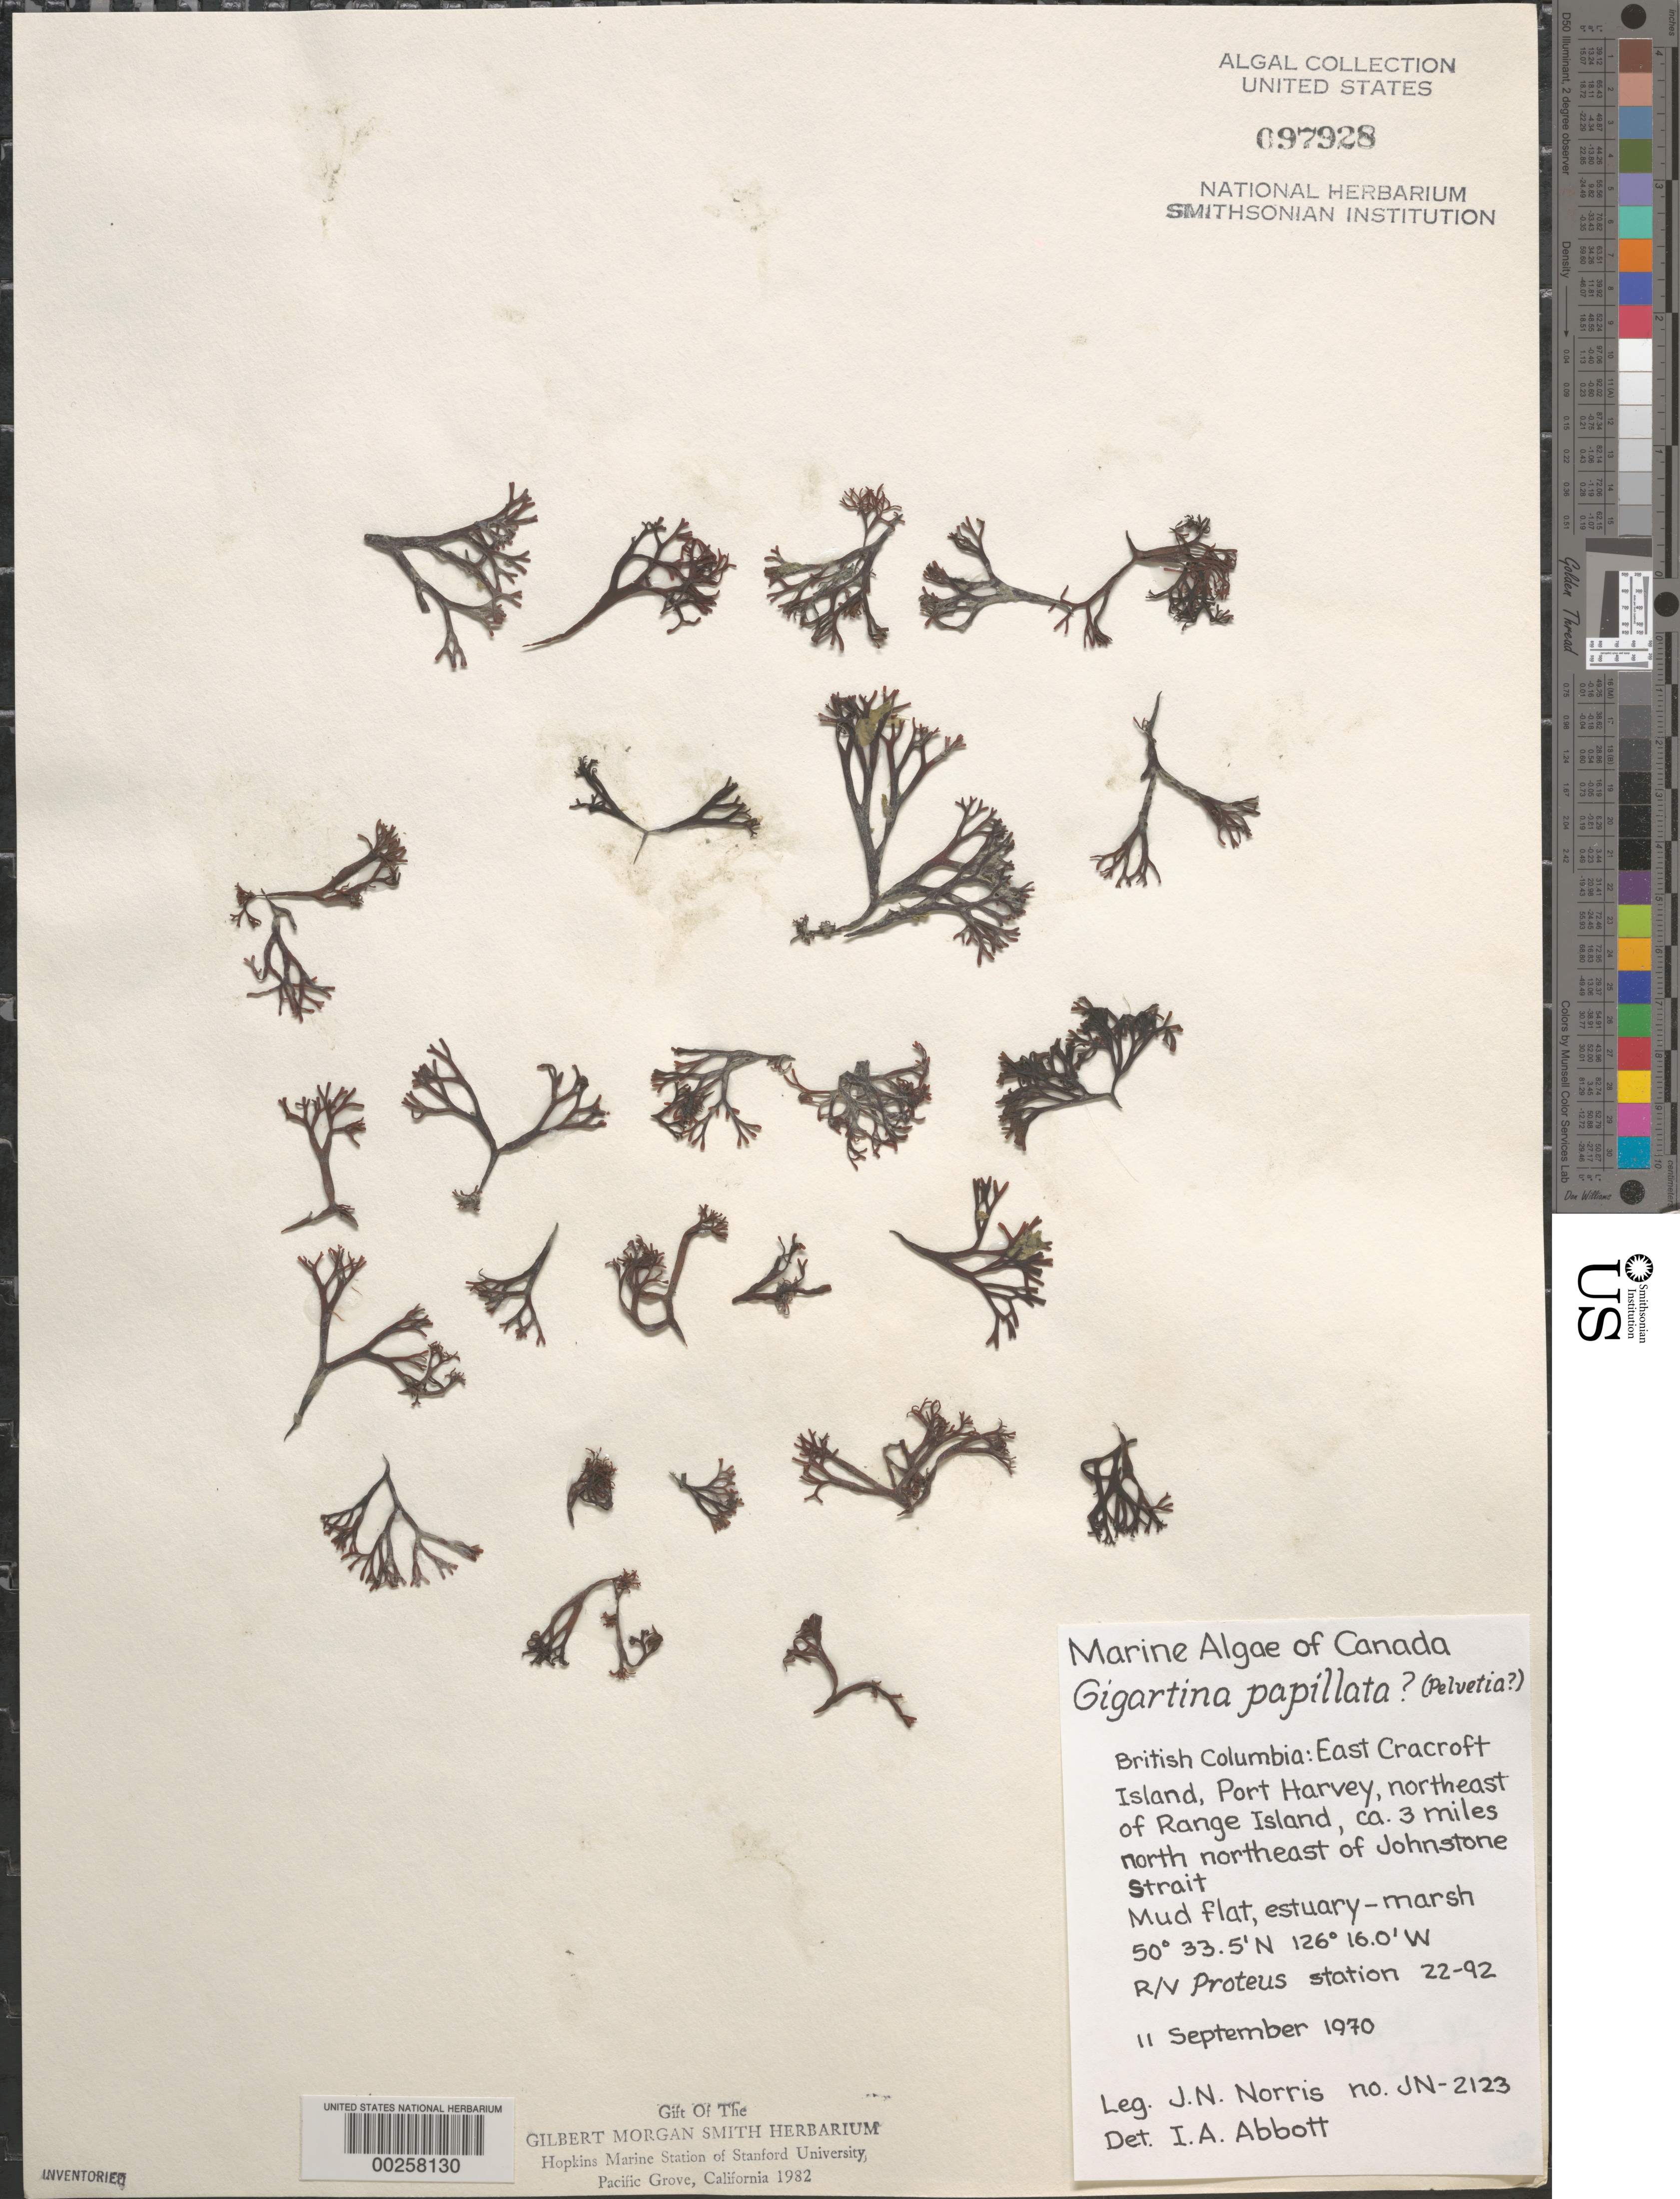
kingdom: Plantae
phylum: Rhodophyta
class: Florideophyceae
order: Gigartinales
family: Phyllophoraceae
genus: Mastocarpus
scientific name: Mastocarpus papillatus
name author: (C. Agardh) Kütz.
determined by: Algae name updating Project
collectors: J. N. Norris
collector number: JN-2123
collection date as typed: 11 Sep 1970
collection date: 1970-09-11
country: Canada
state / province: British Columbia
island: East Cracroft Island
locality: Port Harvey, northeast of Range Island, ca. 3 miles north northeast of Johnstone Strait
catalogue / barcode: US 97928